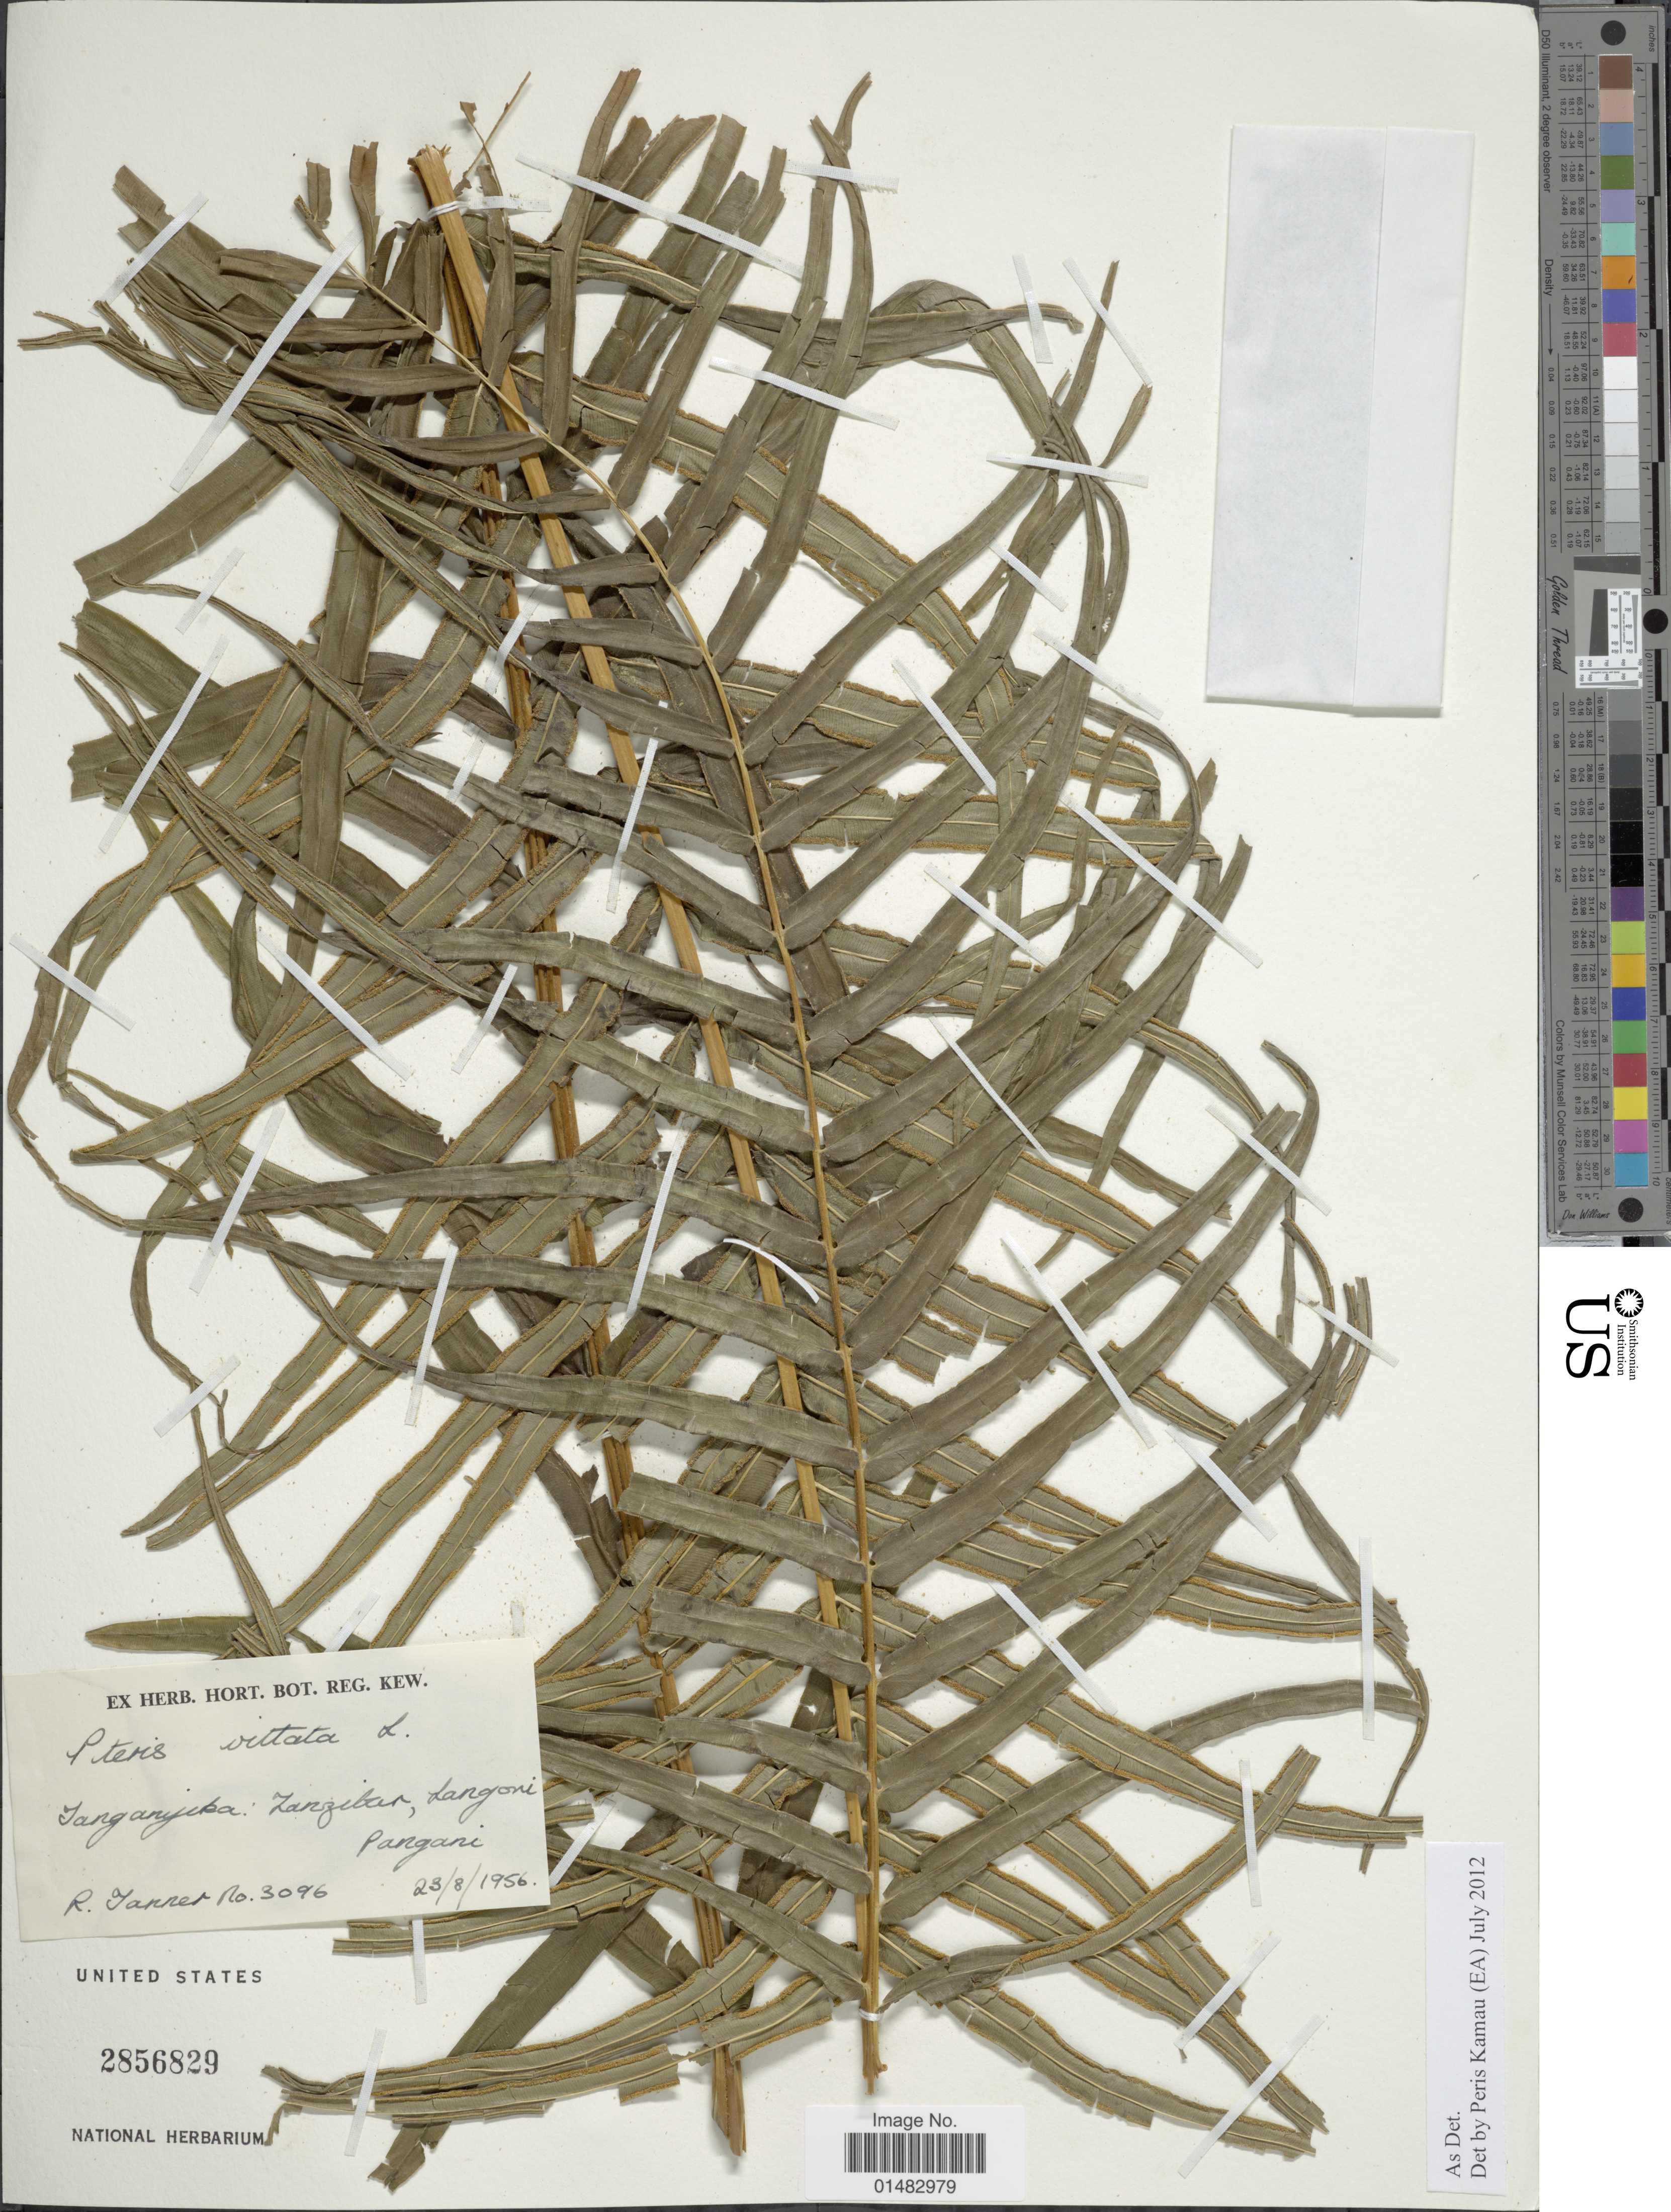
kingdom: Plantae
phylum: Tracheophyta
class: Polypodiopsida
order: Polypodiales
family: Pteridaceae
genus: Pteris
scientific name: Pteris vittata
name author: L.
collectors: R. Tanner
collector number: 3096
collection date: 1956-08-23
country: Tanzania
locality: Tanganyika, Zanzibar, Langoni, Pangani.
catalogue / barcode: US 2856829